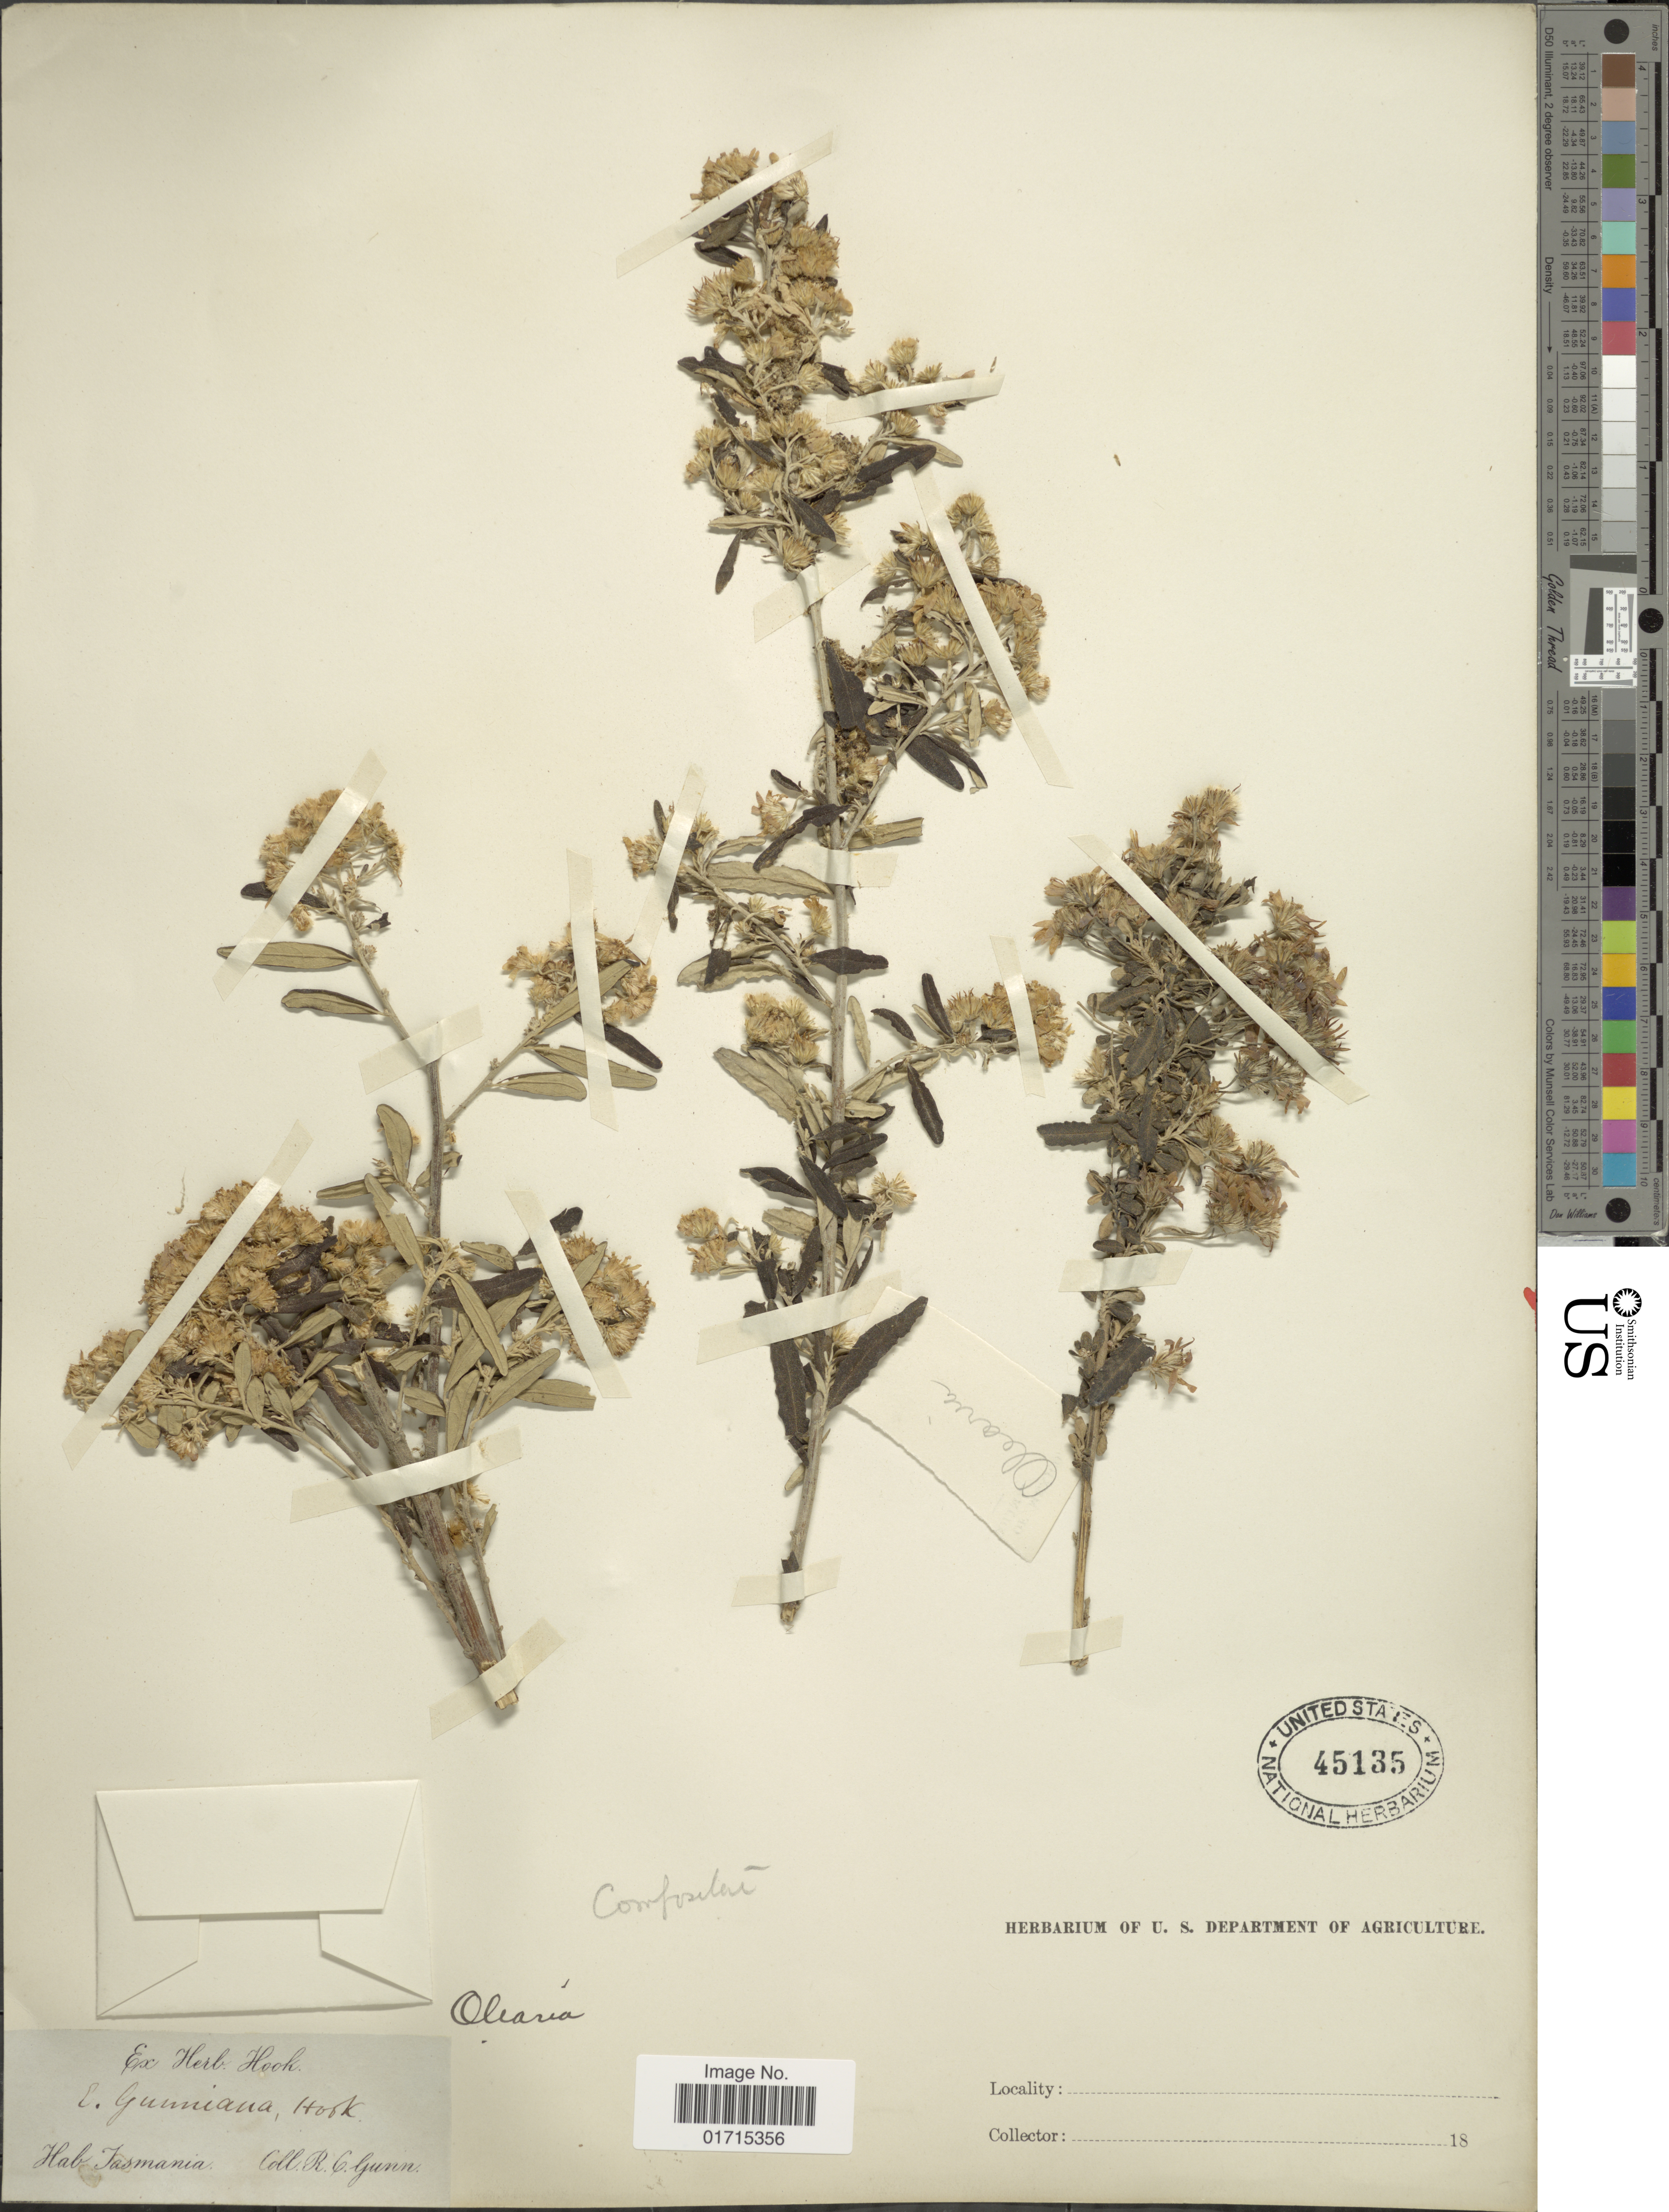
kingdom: Plantae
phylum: Tracheophyta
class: Magnoliopsida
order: Asterales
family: Asteraceae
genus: Olearia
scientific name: Olearia stellulata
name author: (Labill.) DC.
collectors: R. Gunn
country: Australia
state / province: Tasmania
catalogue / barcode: US 45135